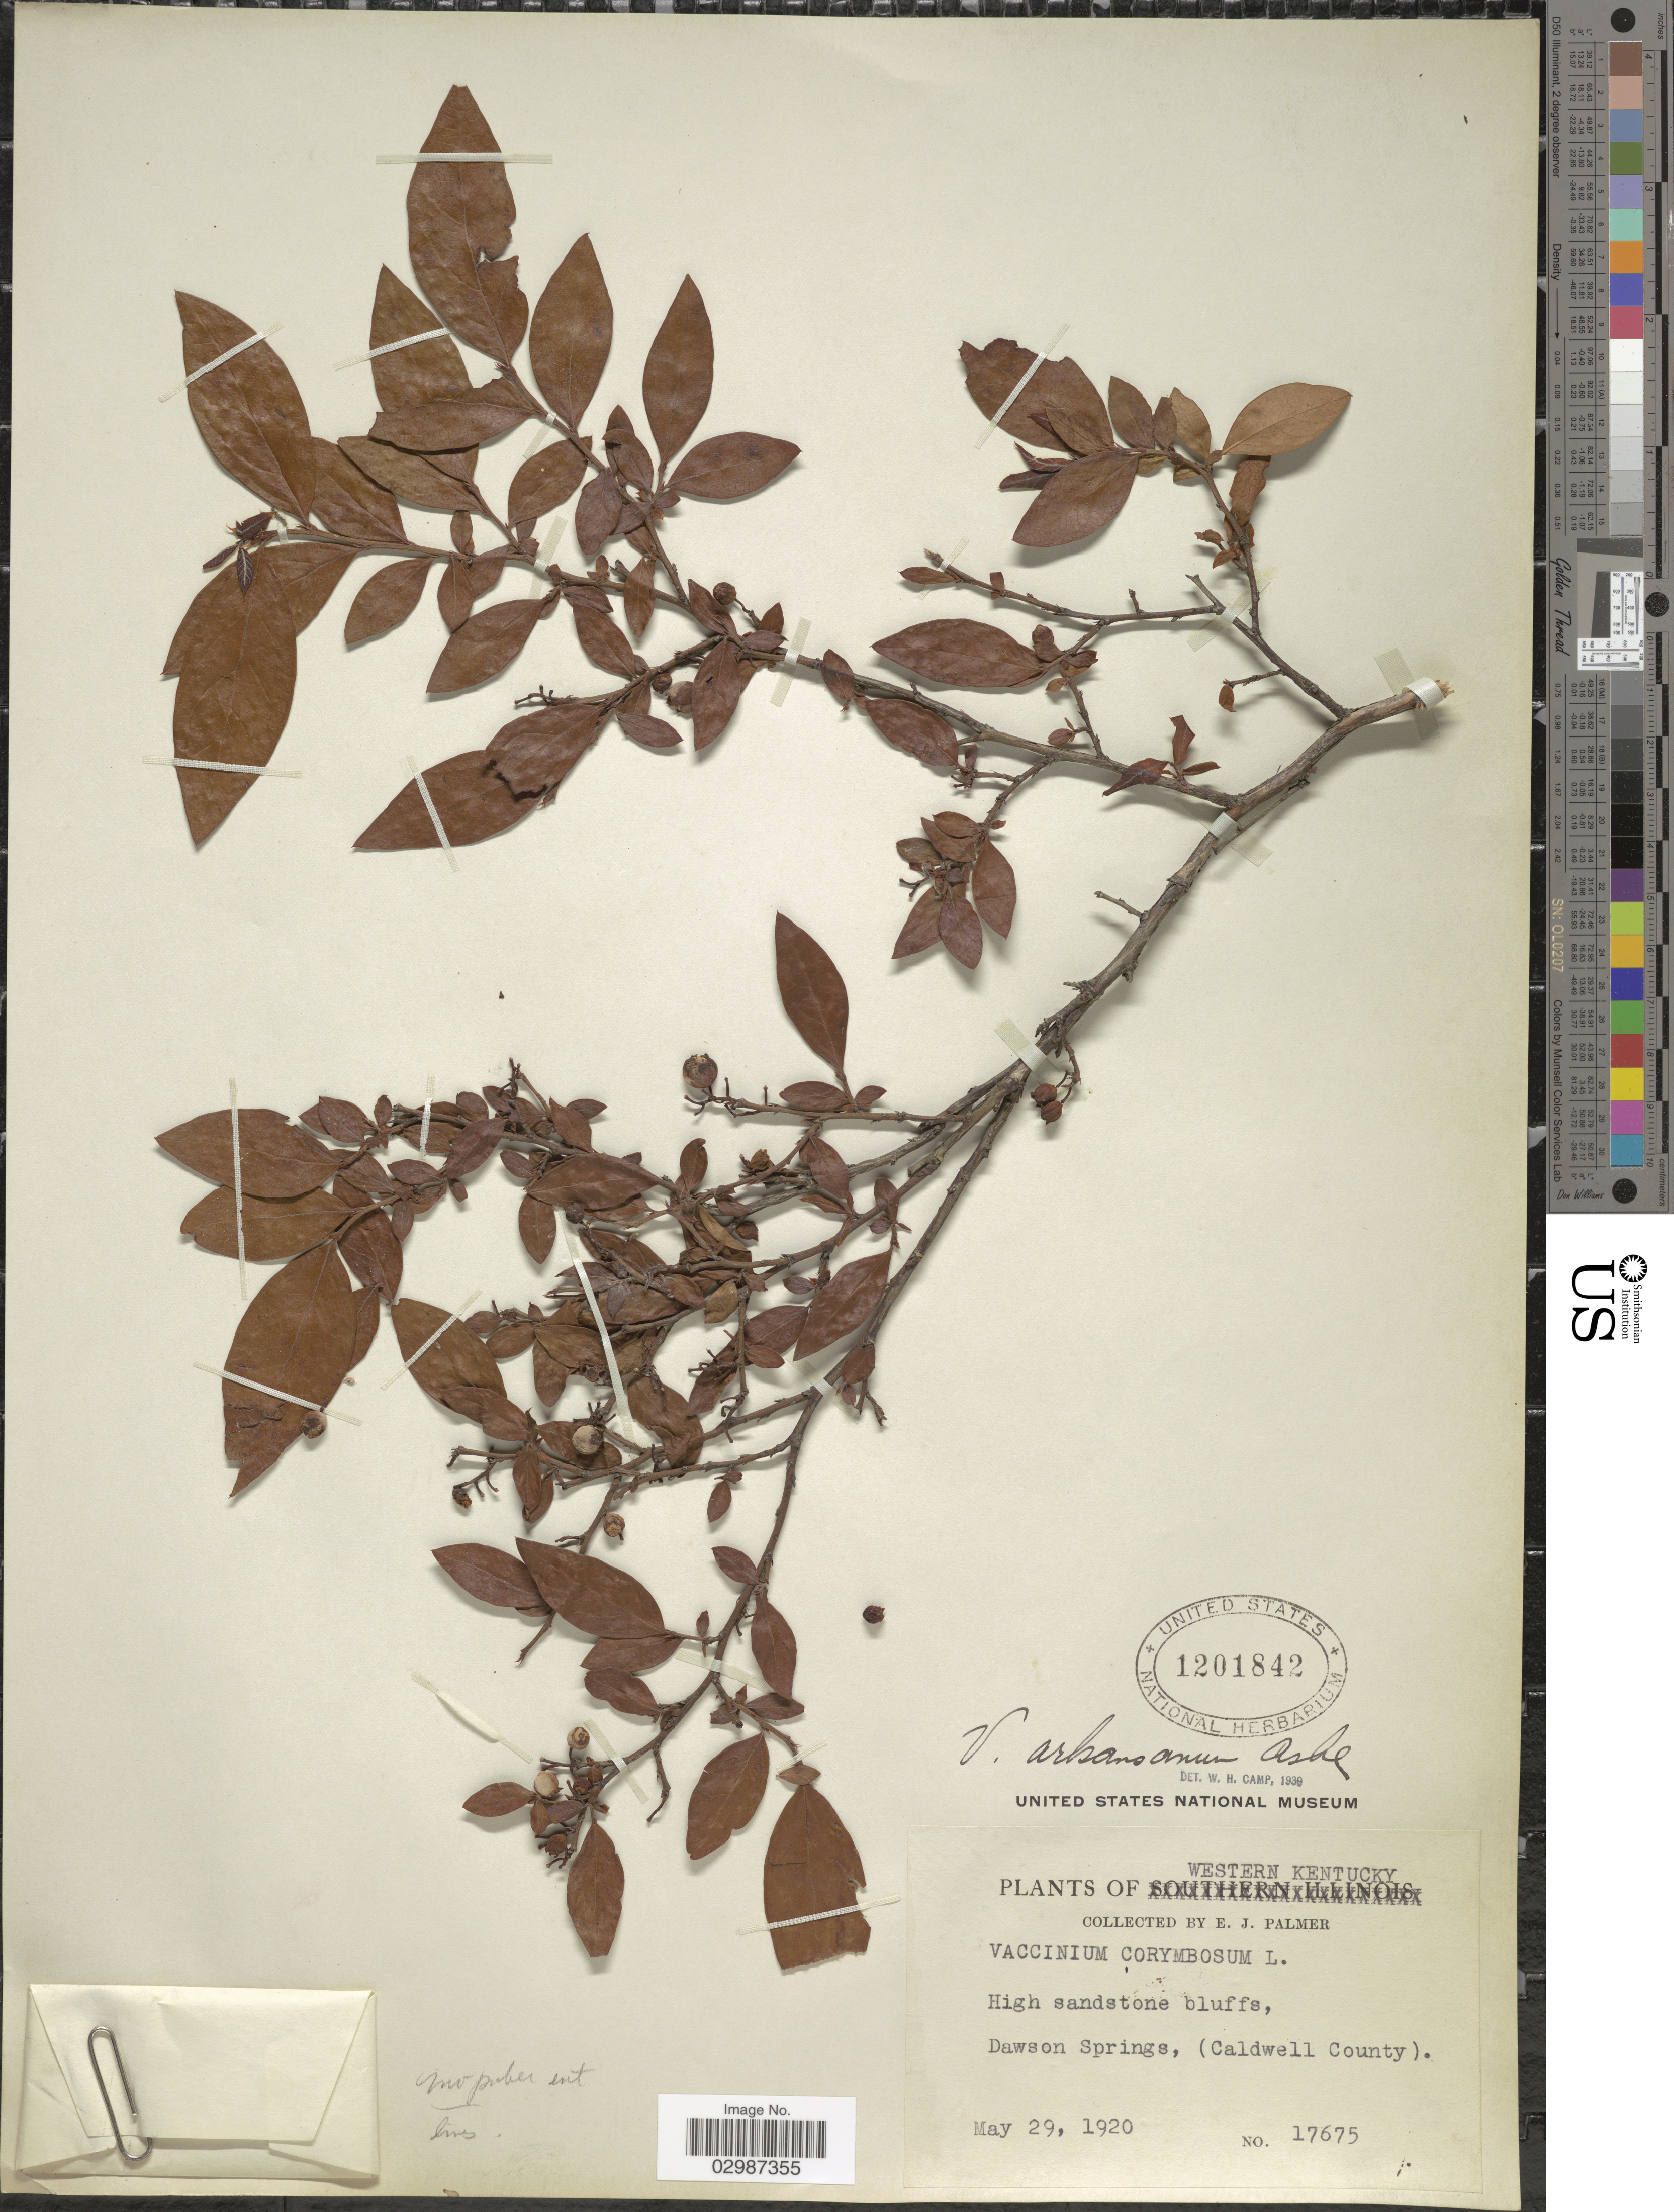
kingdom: Plantae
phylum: Tracheophyta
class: Magnoliopsida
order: Ericales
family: Ericaceae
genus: Vaccinium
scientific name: Vaccinium arkansanum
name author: Ashe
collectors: E. J. Palmer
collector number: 17675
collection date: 1920-05-29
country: United States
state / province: Kentucky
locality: Western Kentucky, Dawson Springs, (Caldwell County).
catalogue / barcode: US 1201842